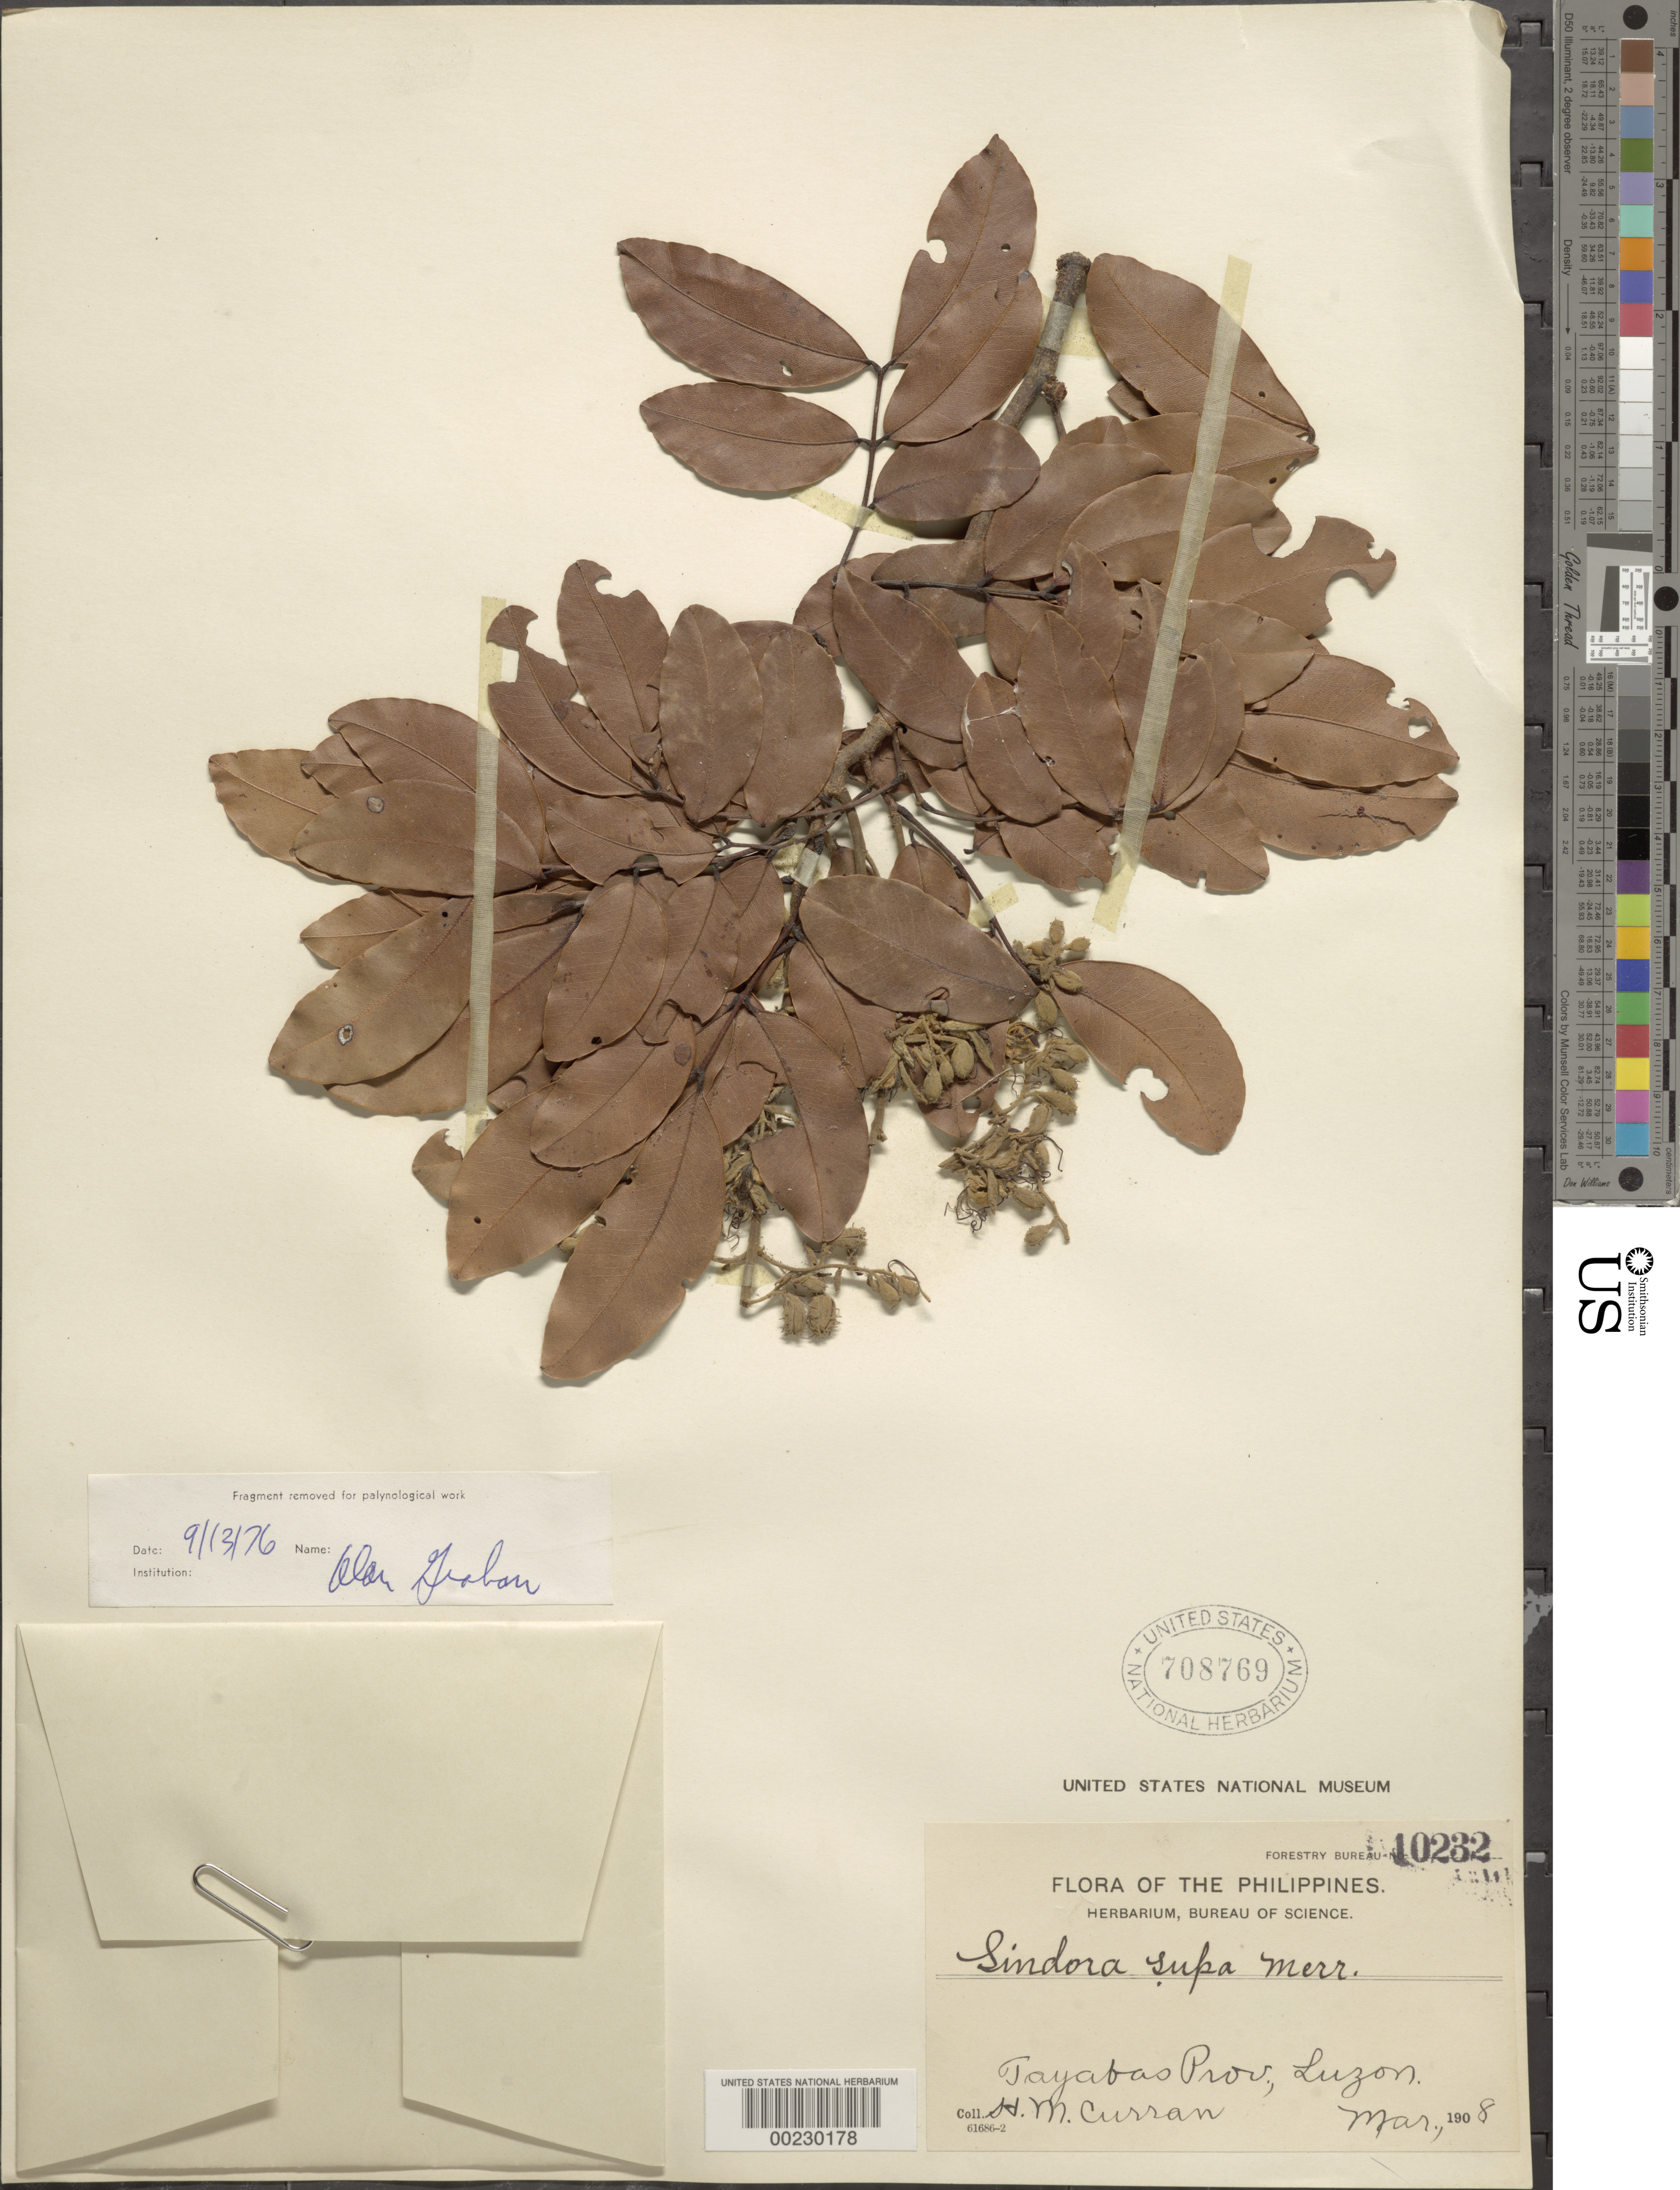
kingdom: Plantae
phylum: Tracheophyta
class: Magnoliopsida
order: Fabales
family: Fabaceae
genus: Sindora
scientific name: Sindora supa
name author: Merr.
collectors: H. M. Curran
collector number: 10232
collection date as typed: Mar 1908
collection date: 1908-03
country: Philippines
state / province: Calabarzon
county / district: Quezon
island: Luzon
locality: Tayabas prov. [= quezon province]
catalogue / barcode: US 708769